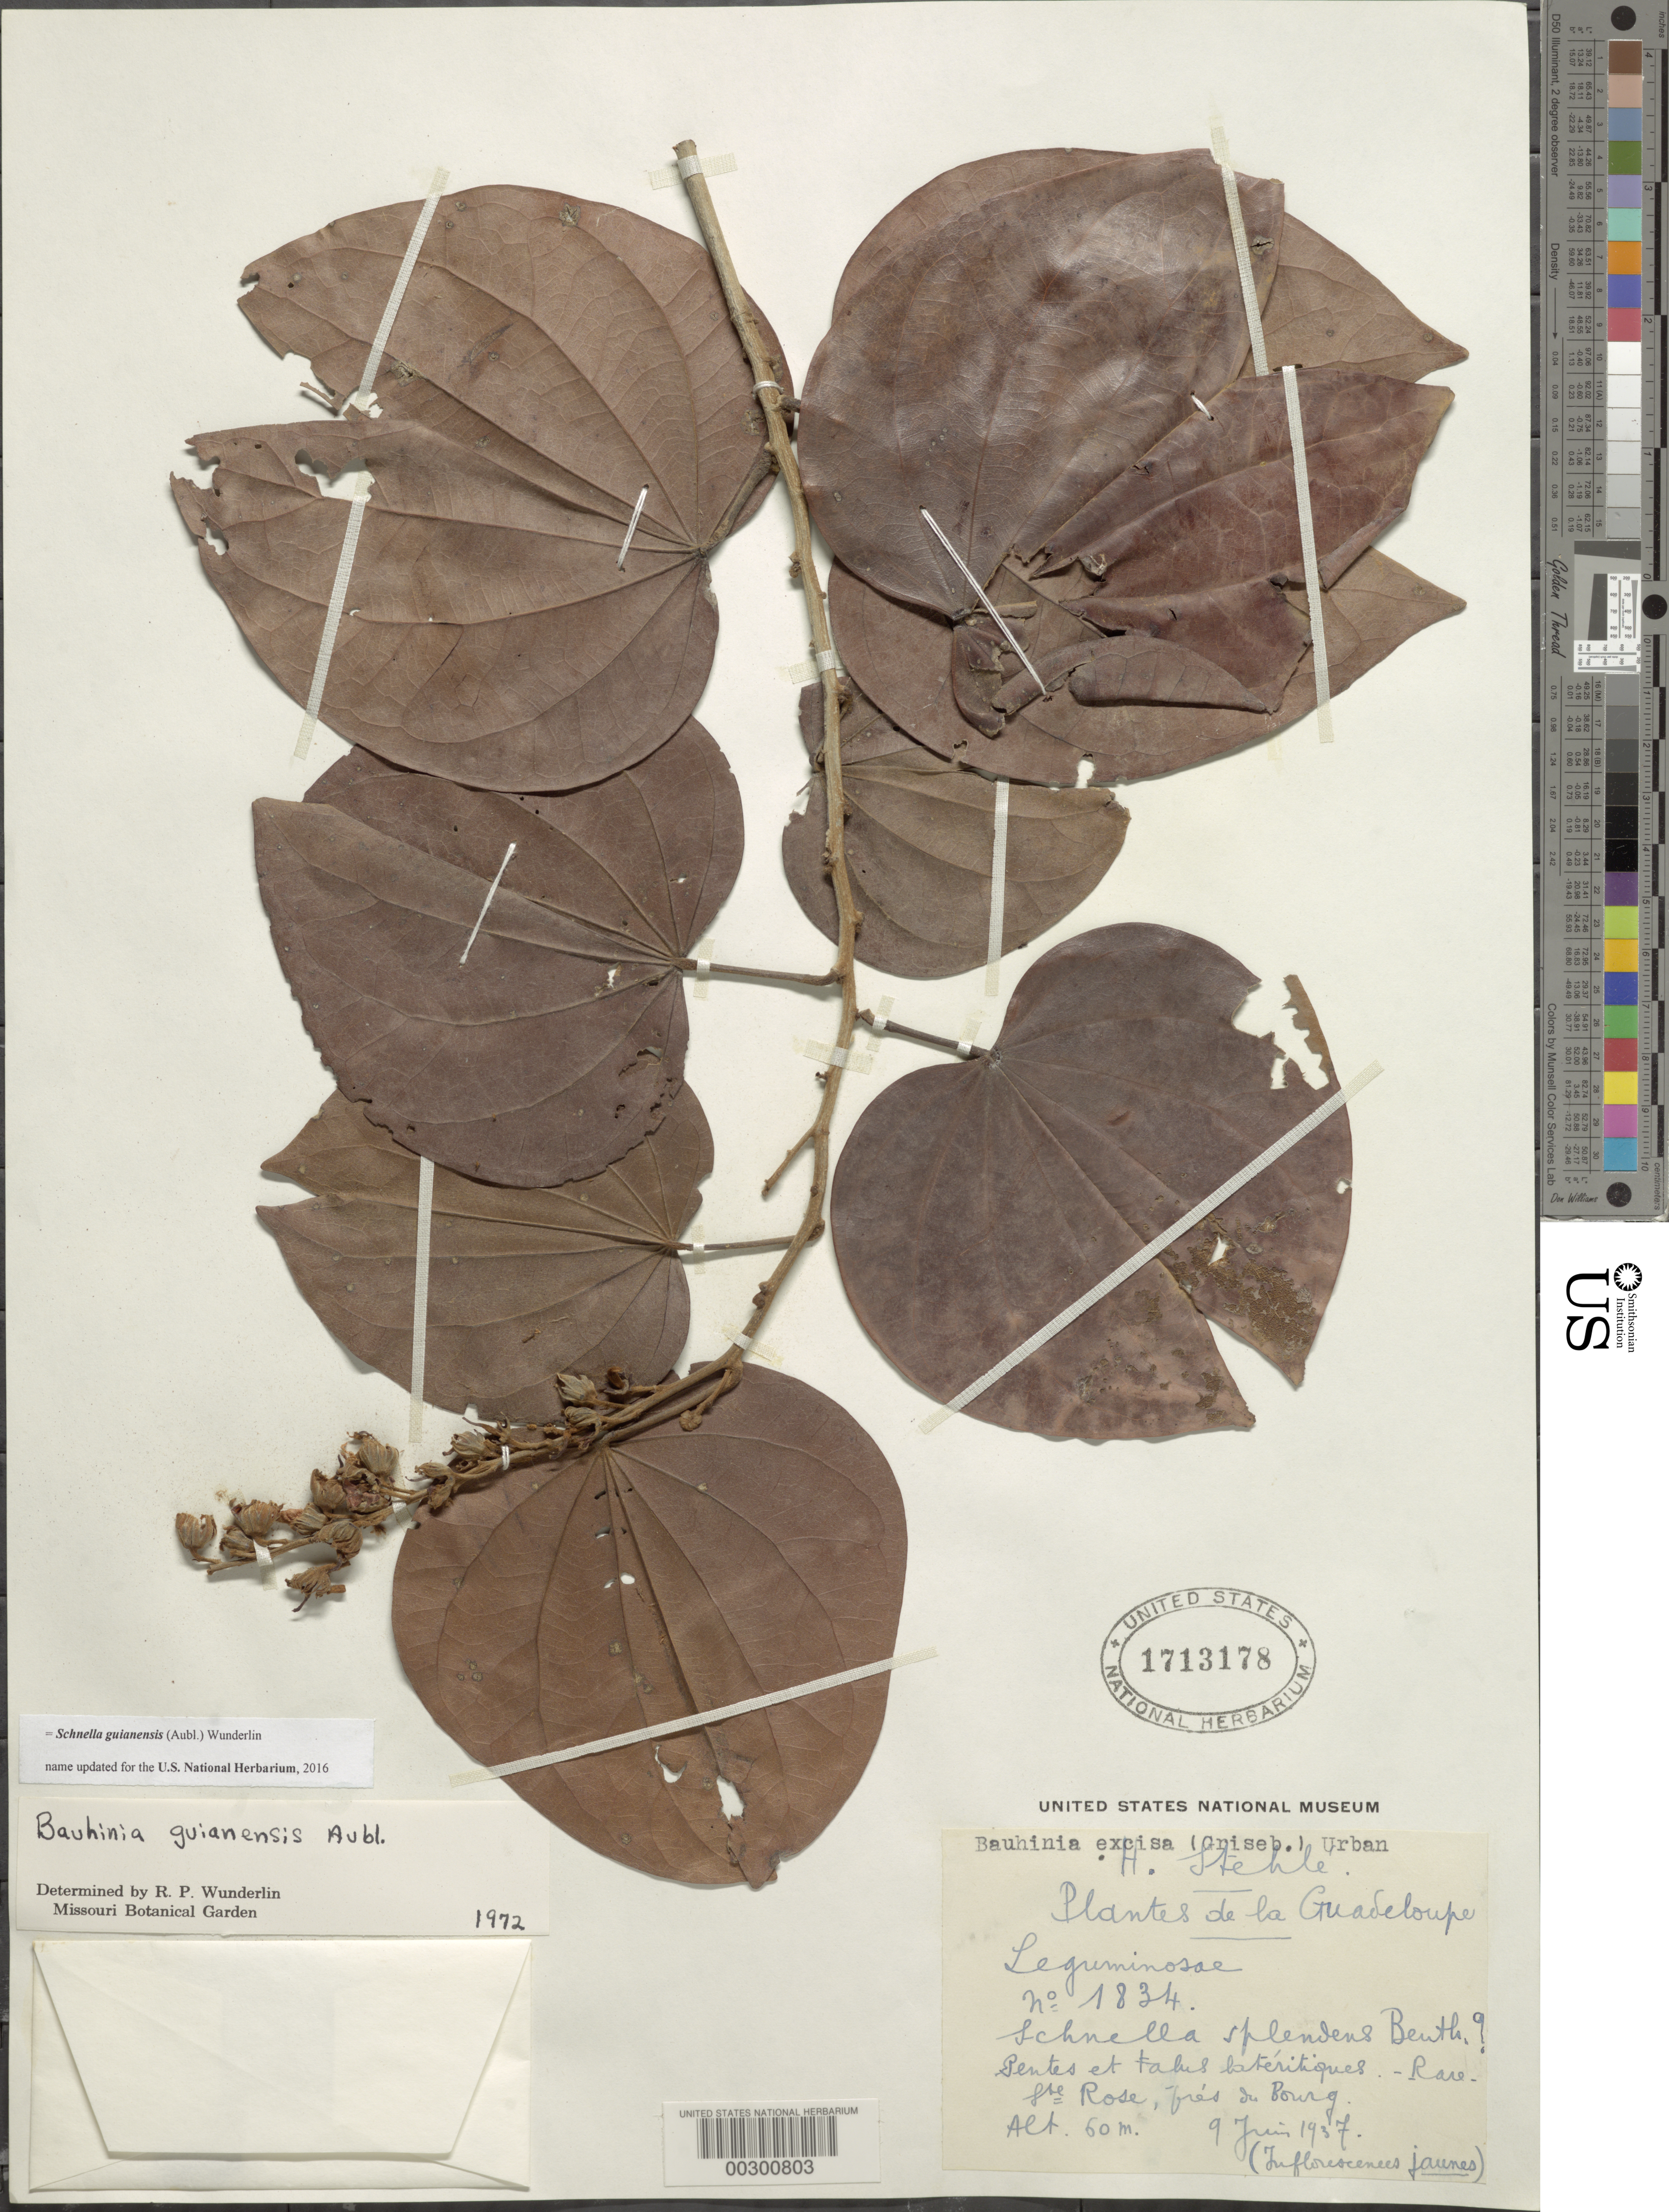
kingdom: Plantae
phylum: Tracheophyta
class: Magnoliopsida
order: Fabales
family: Fabaceae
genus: Schnella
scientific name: Schnella guianensis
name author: (Aubl.) Wunderlin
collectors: H. Stehlé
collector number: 1834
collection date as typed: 09 Jun 1937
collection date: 1937-06-09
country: Guadeloupe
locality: Ste. rose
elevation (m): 60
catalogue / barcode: US 1713178